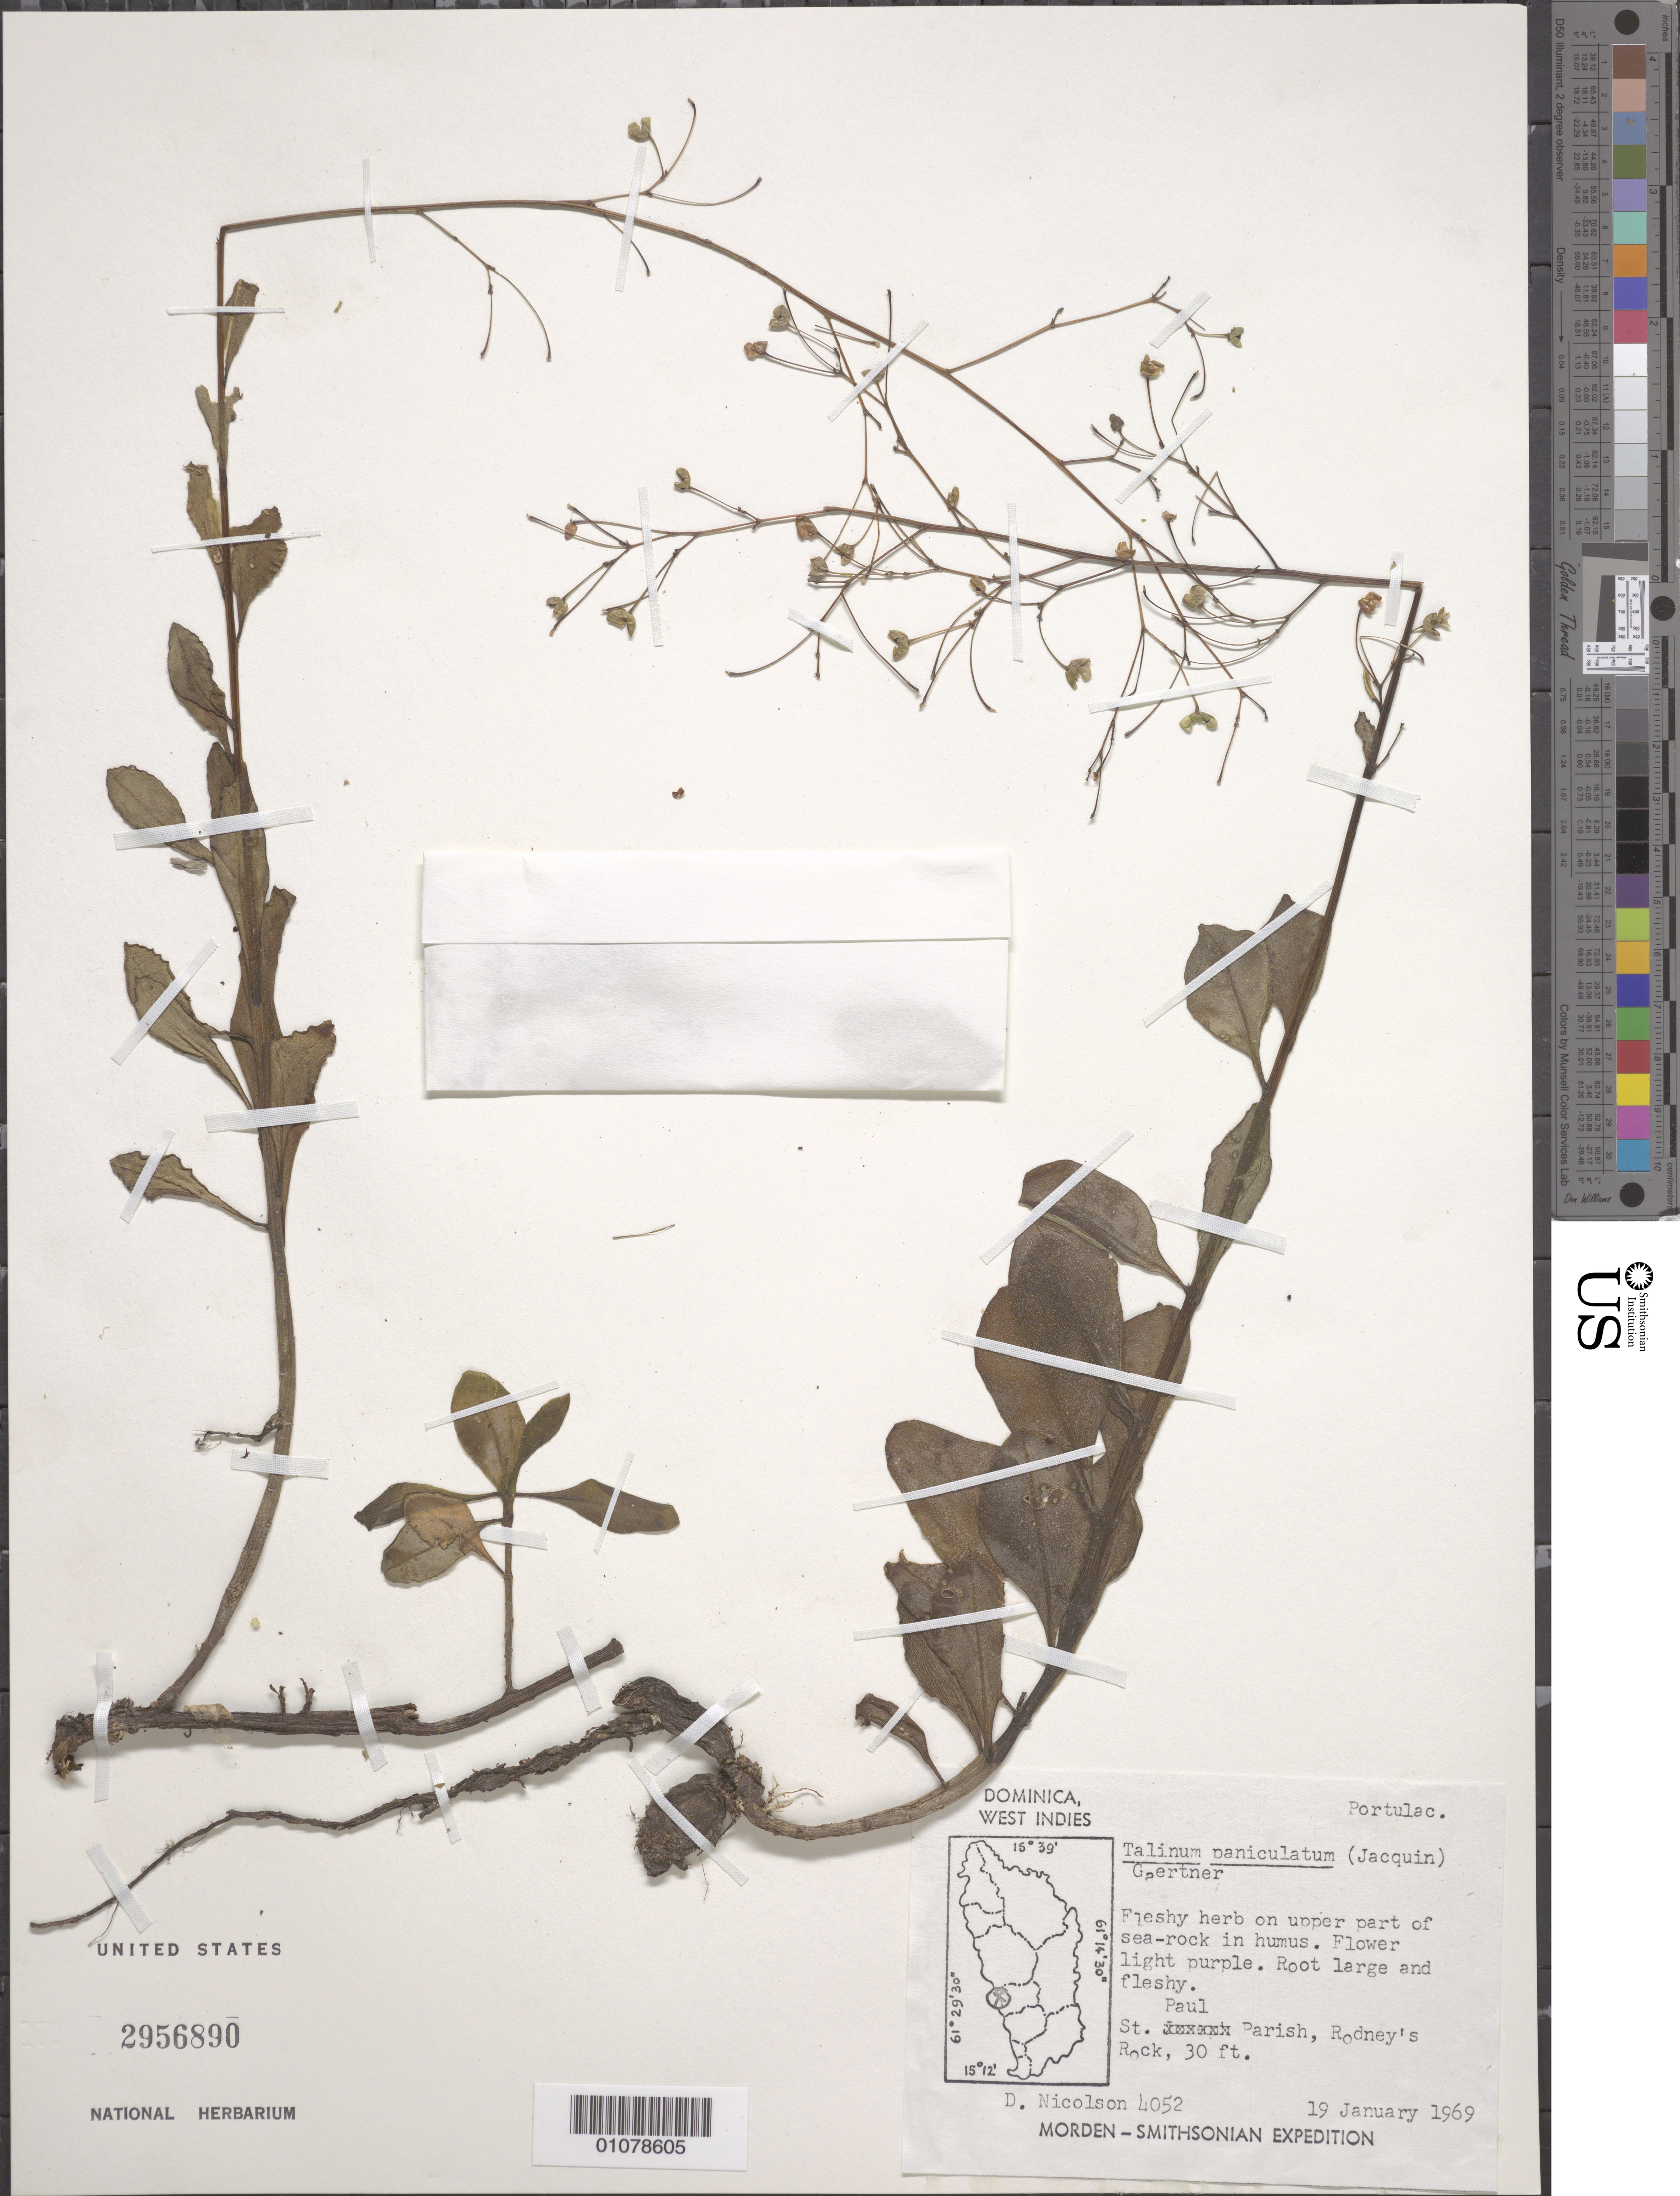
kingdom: Plantae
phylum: Tracheophyta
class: Magnoliopsida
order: Caryophyllales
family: Talinaceae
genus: Talinum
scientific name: Talinum paniculatum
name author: (Jacq.) Gaertn.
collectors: D. H. Nicolson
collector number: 4052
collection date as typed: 19 Jan 1969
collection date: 1969-01-19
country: Dominica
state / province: St. Paul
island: Dominica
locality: St. Paul Parish, Rodney's Rock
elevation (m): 9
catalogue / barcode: US 2956890